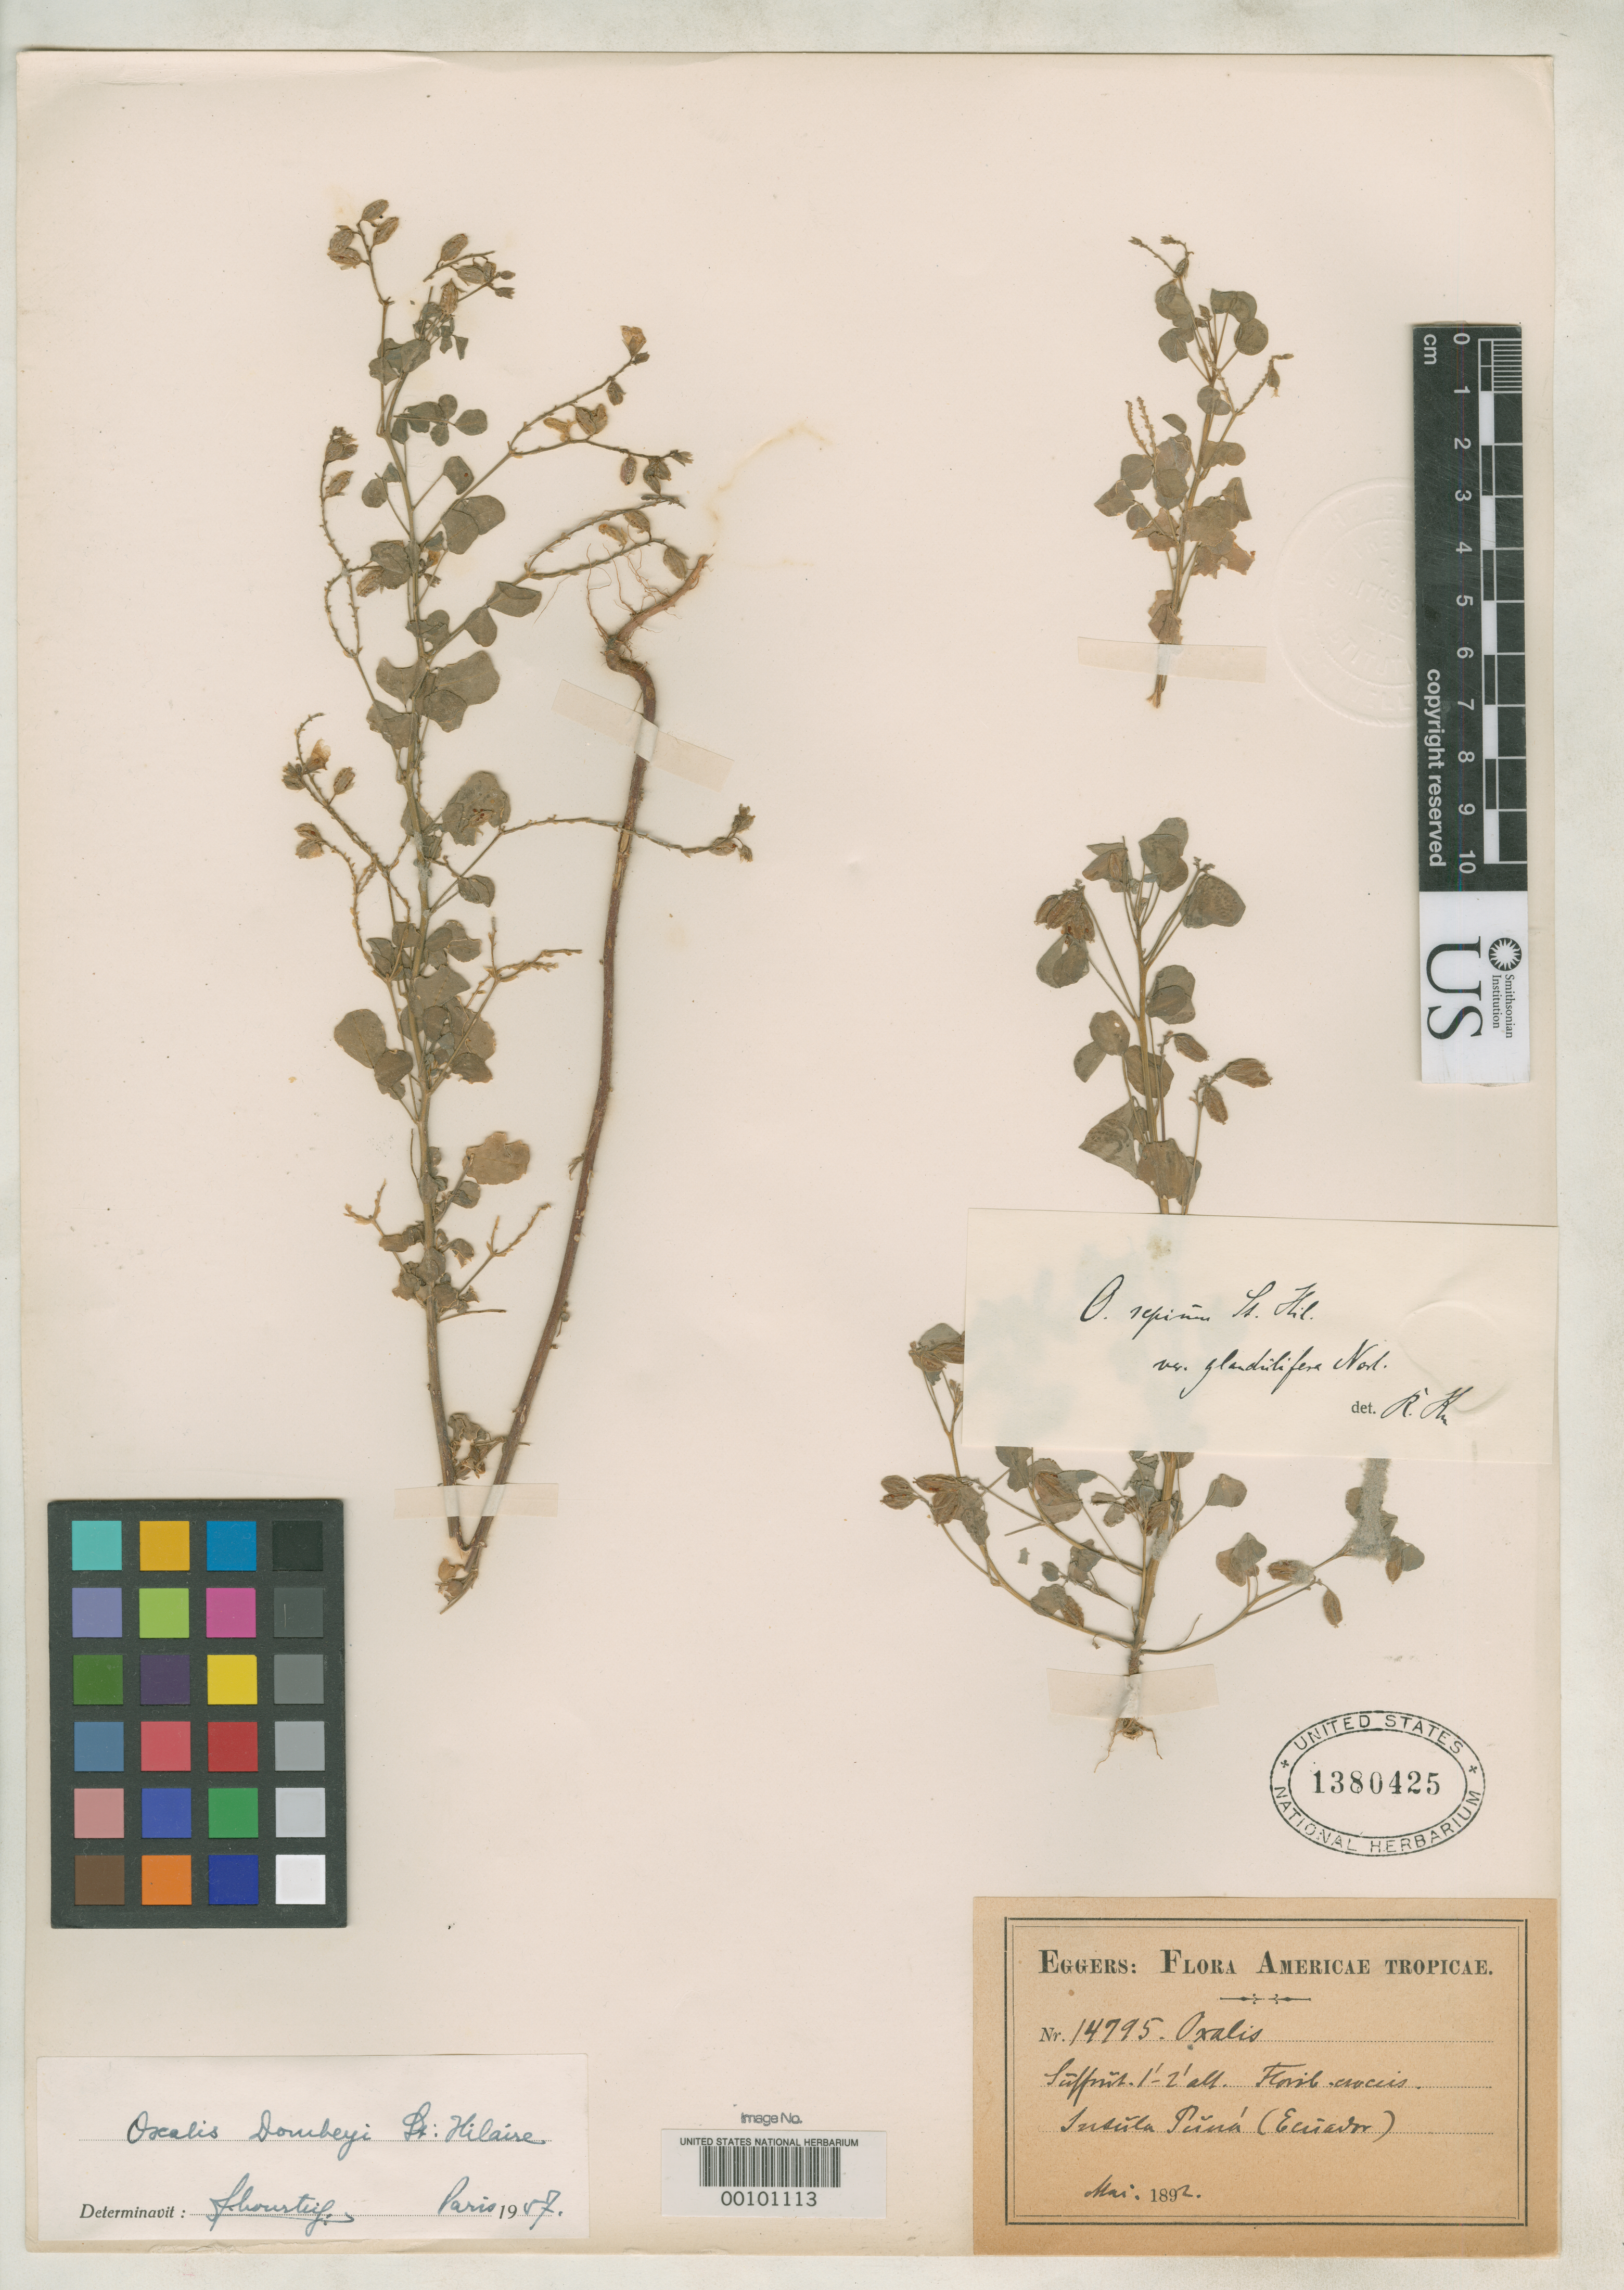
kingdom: Plantae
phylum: Tracheophyta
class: Magnoliopsida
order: Oxalidales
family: Oxalidaceae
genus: Oxalis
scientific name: Oxalis sepium var. glandulifera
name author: Norlind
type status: Isotype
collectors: H. F. A. von Eggers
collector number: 14795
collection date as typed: Mar 1892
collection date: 1892-03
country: Ecuador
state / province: Guayas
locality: Insula Puna.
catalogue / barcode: US 1380425